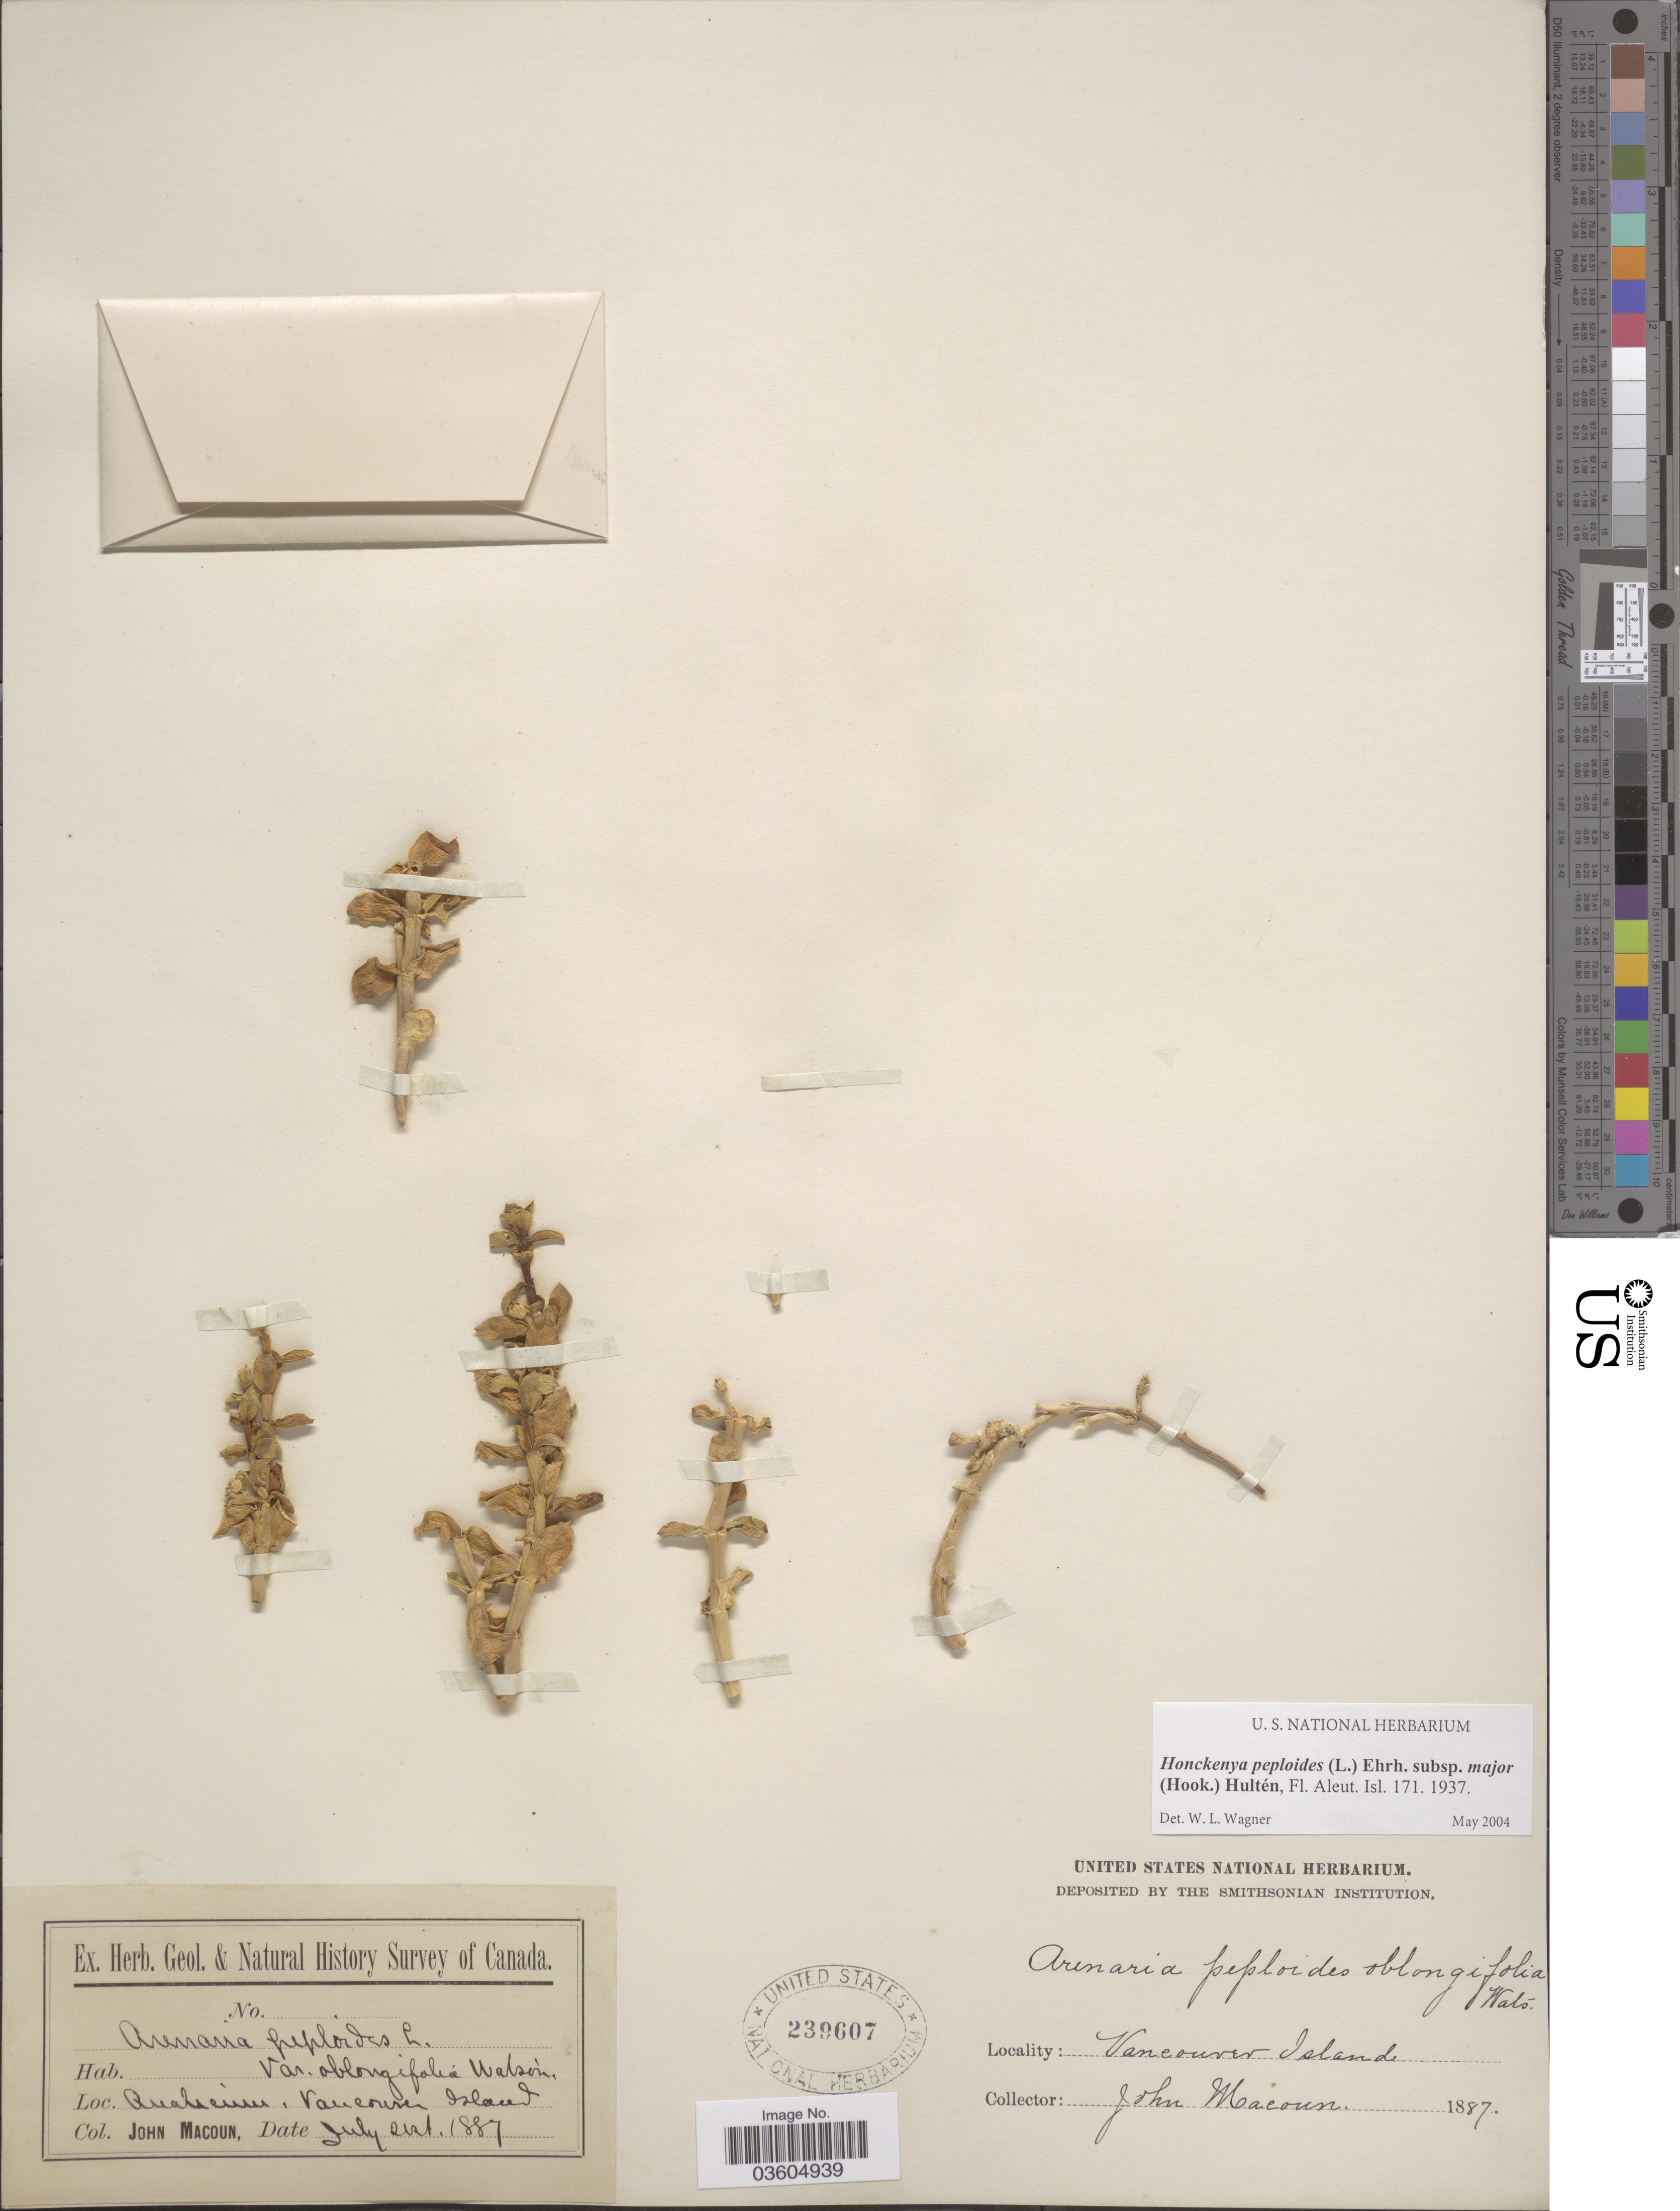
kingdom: Plantae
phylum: Tracheophyta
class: Magnoliopsida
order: Caryophyllales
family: Caryophyllaceae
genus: Honckenya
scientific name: Honckenya peploides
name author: (L.) Ehrh.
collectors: J. Macoun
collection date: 1887-07-21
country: Canada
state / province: British Columbia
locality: Qualicum, Vancouver Island.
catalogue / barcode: US 239607